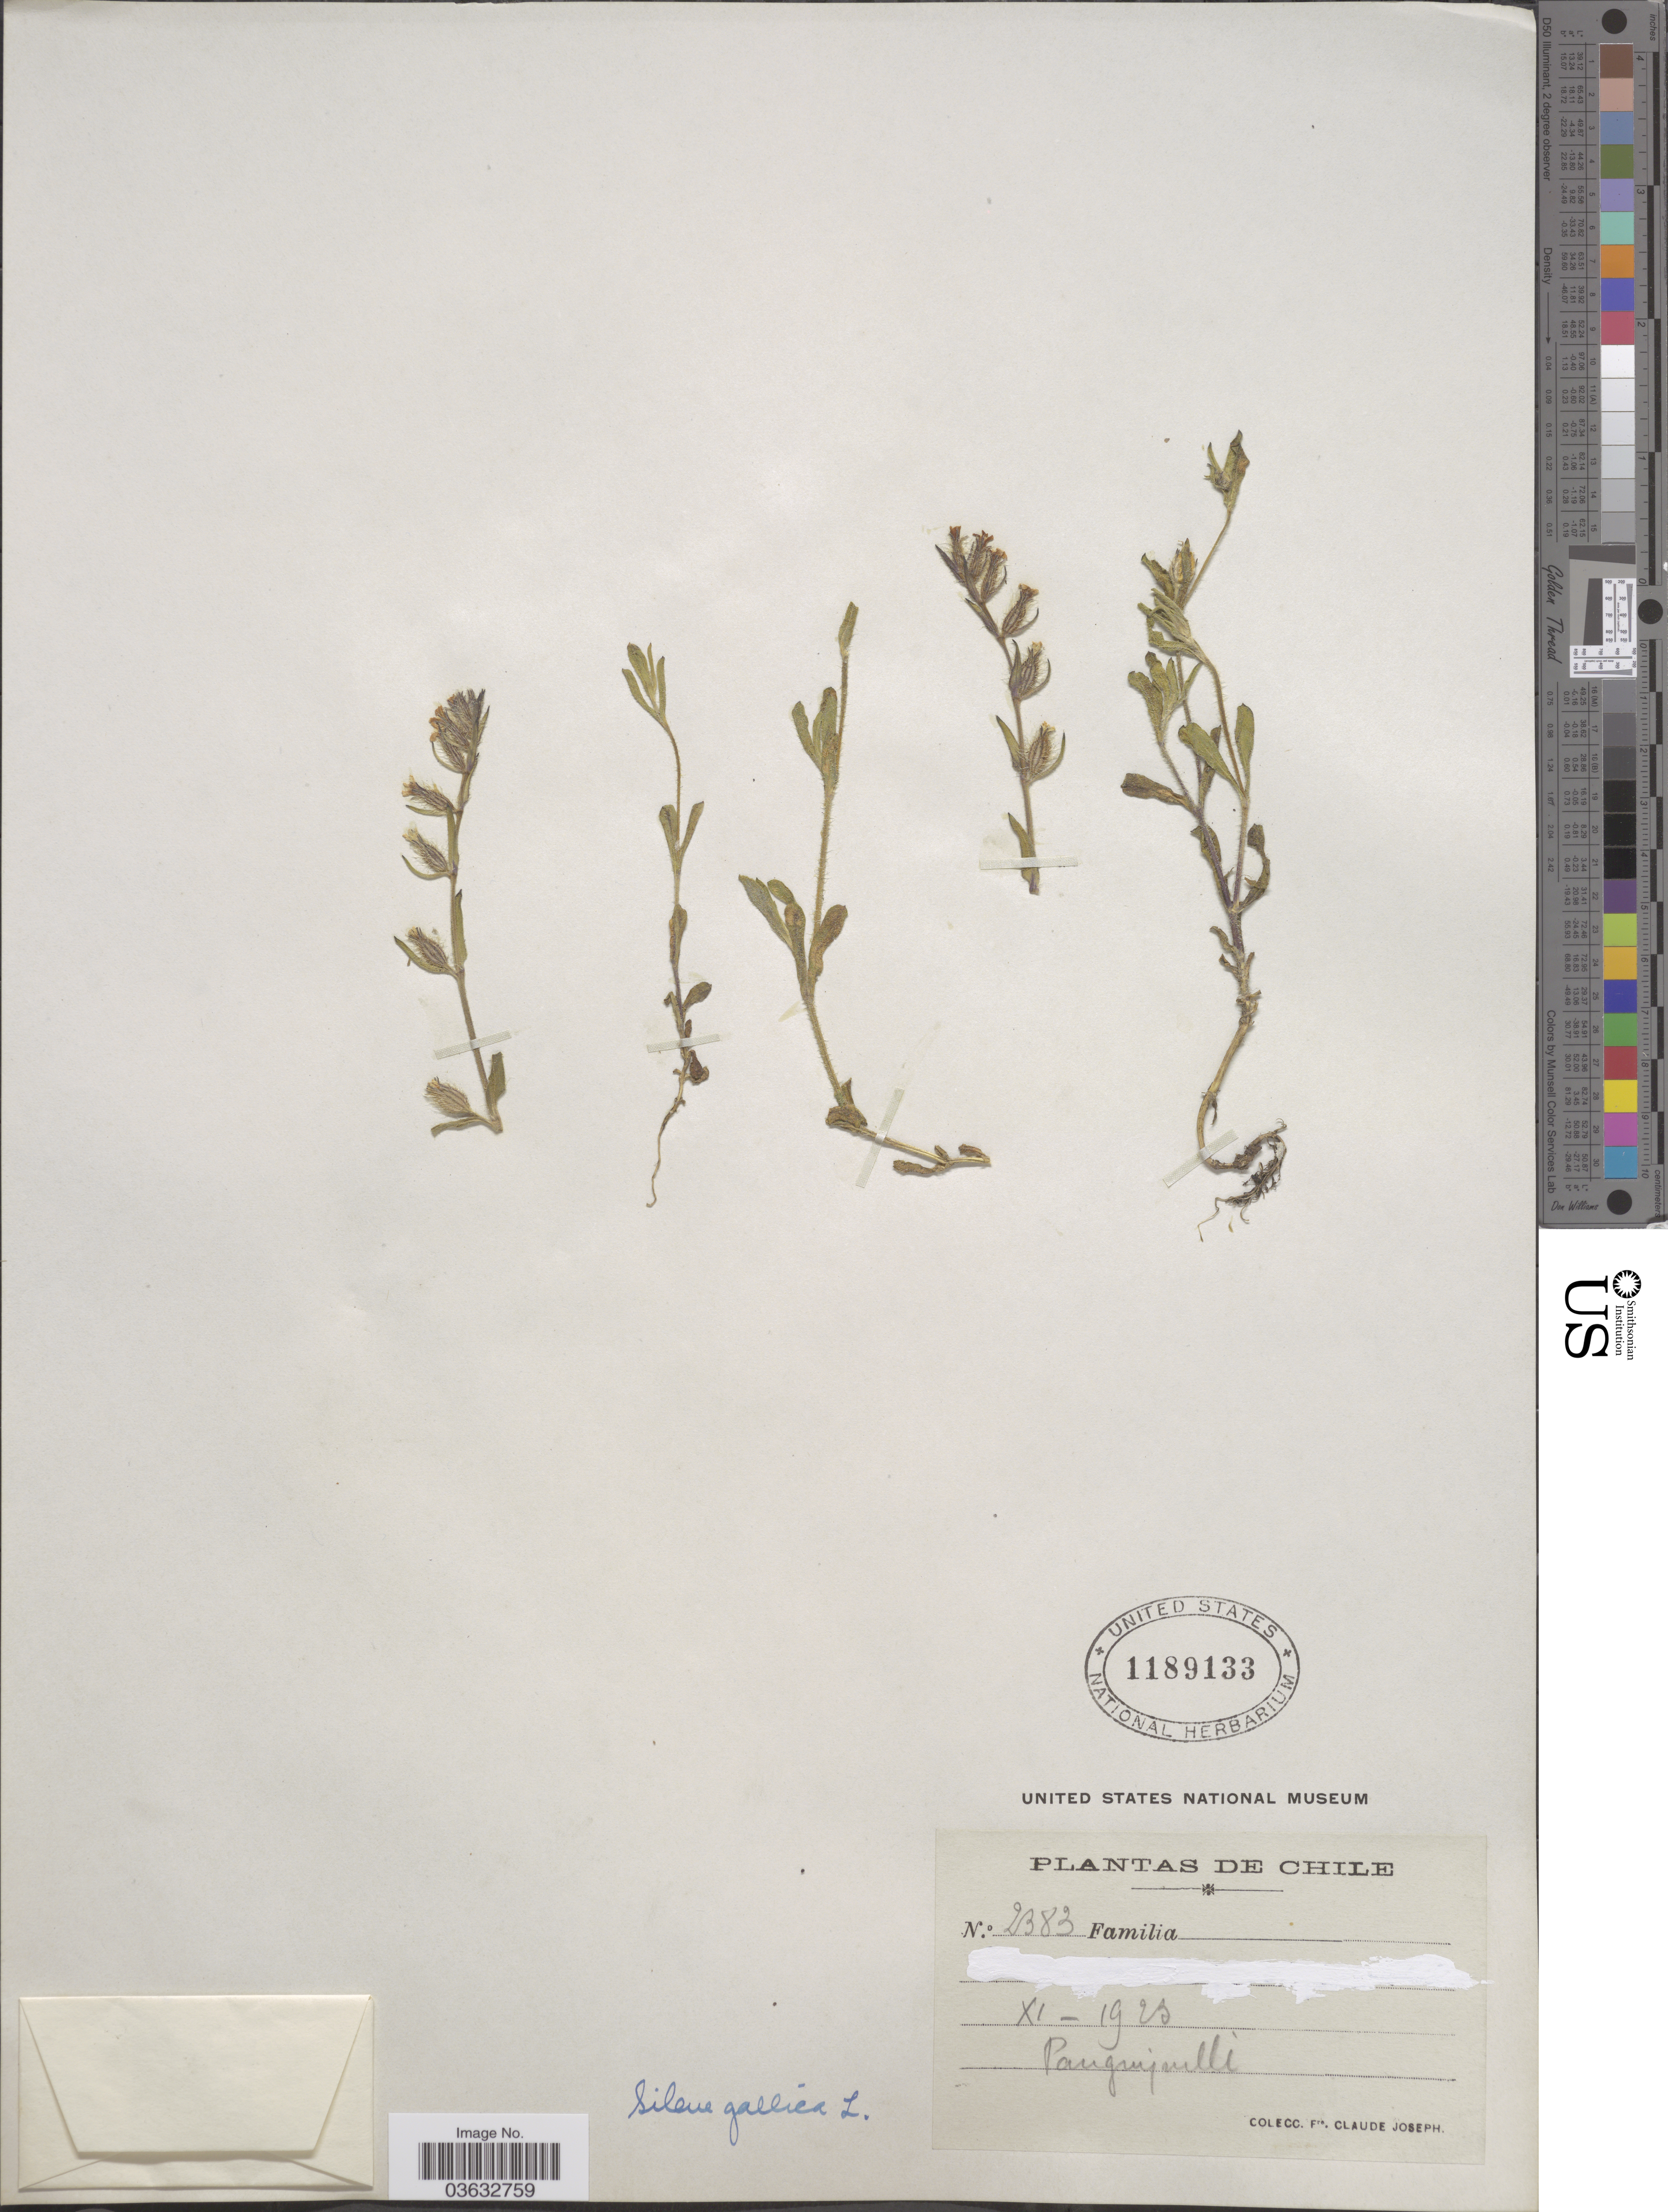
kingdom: Plantae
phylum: Tracheophyta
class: Magnoliopsida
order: Caryophyllales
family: Caryophyllaceae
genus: Silene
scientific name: Silene gallica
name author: L.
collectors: Bro. Claude-Joseph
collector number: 2383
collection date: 1923-11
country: Chile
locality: Panguipulli.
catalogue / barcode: US 1189133